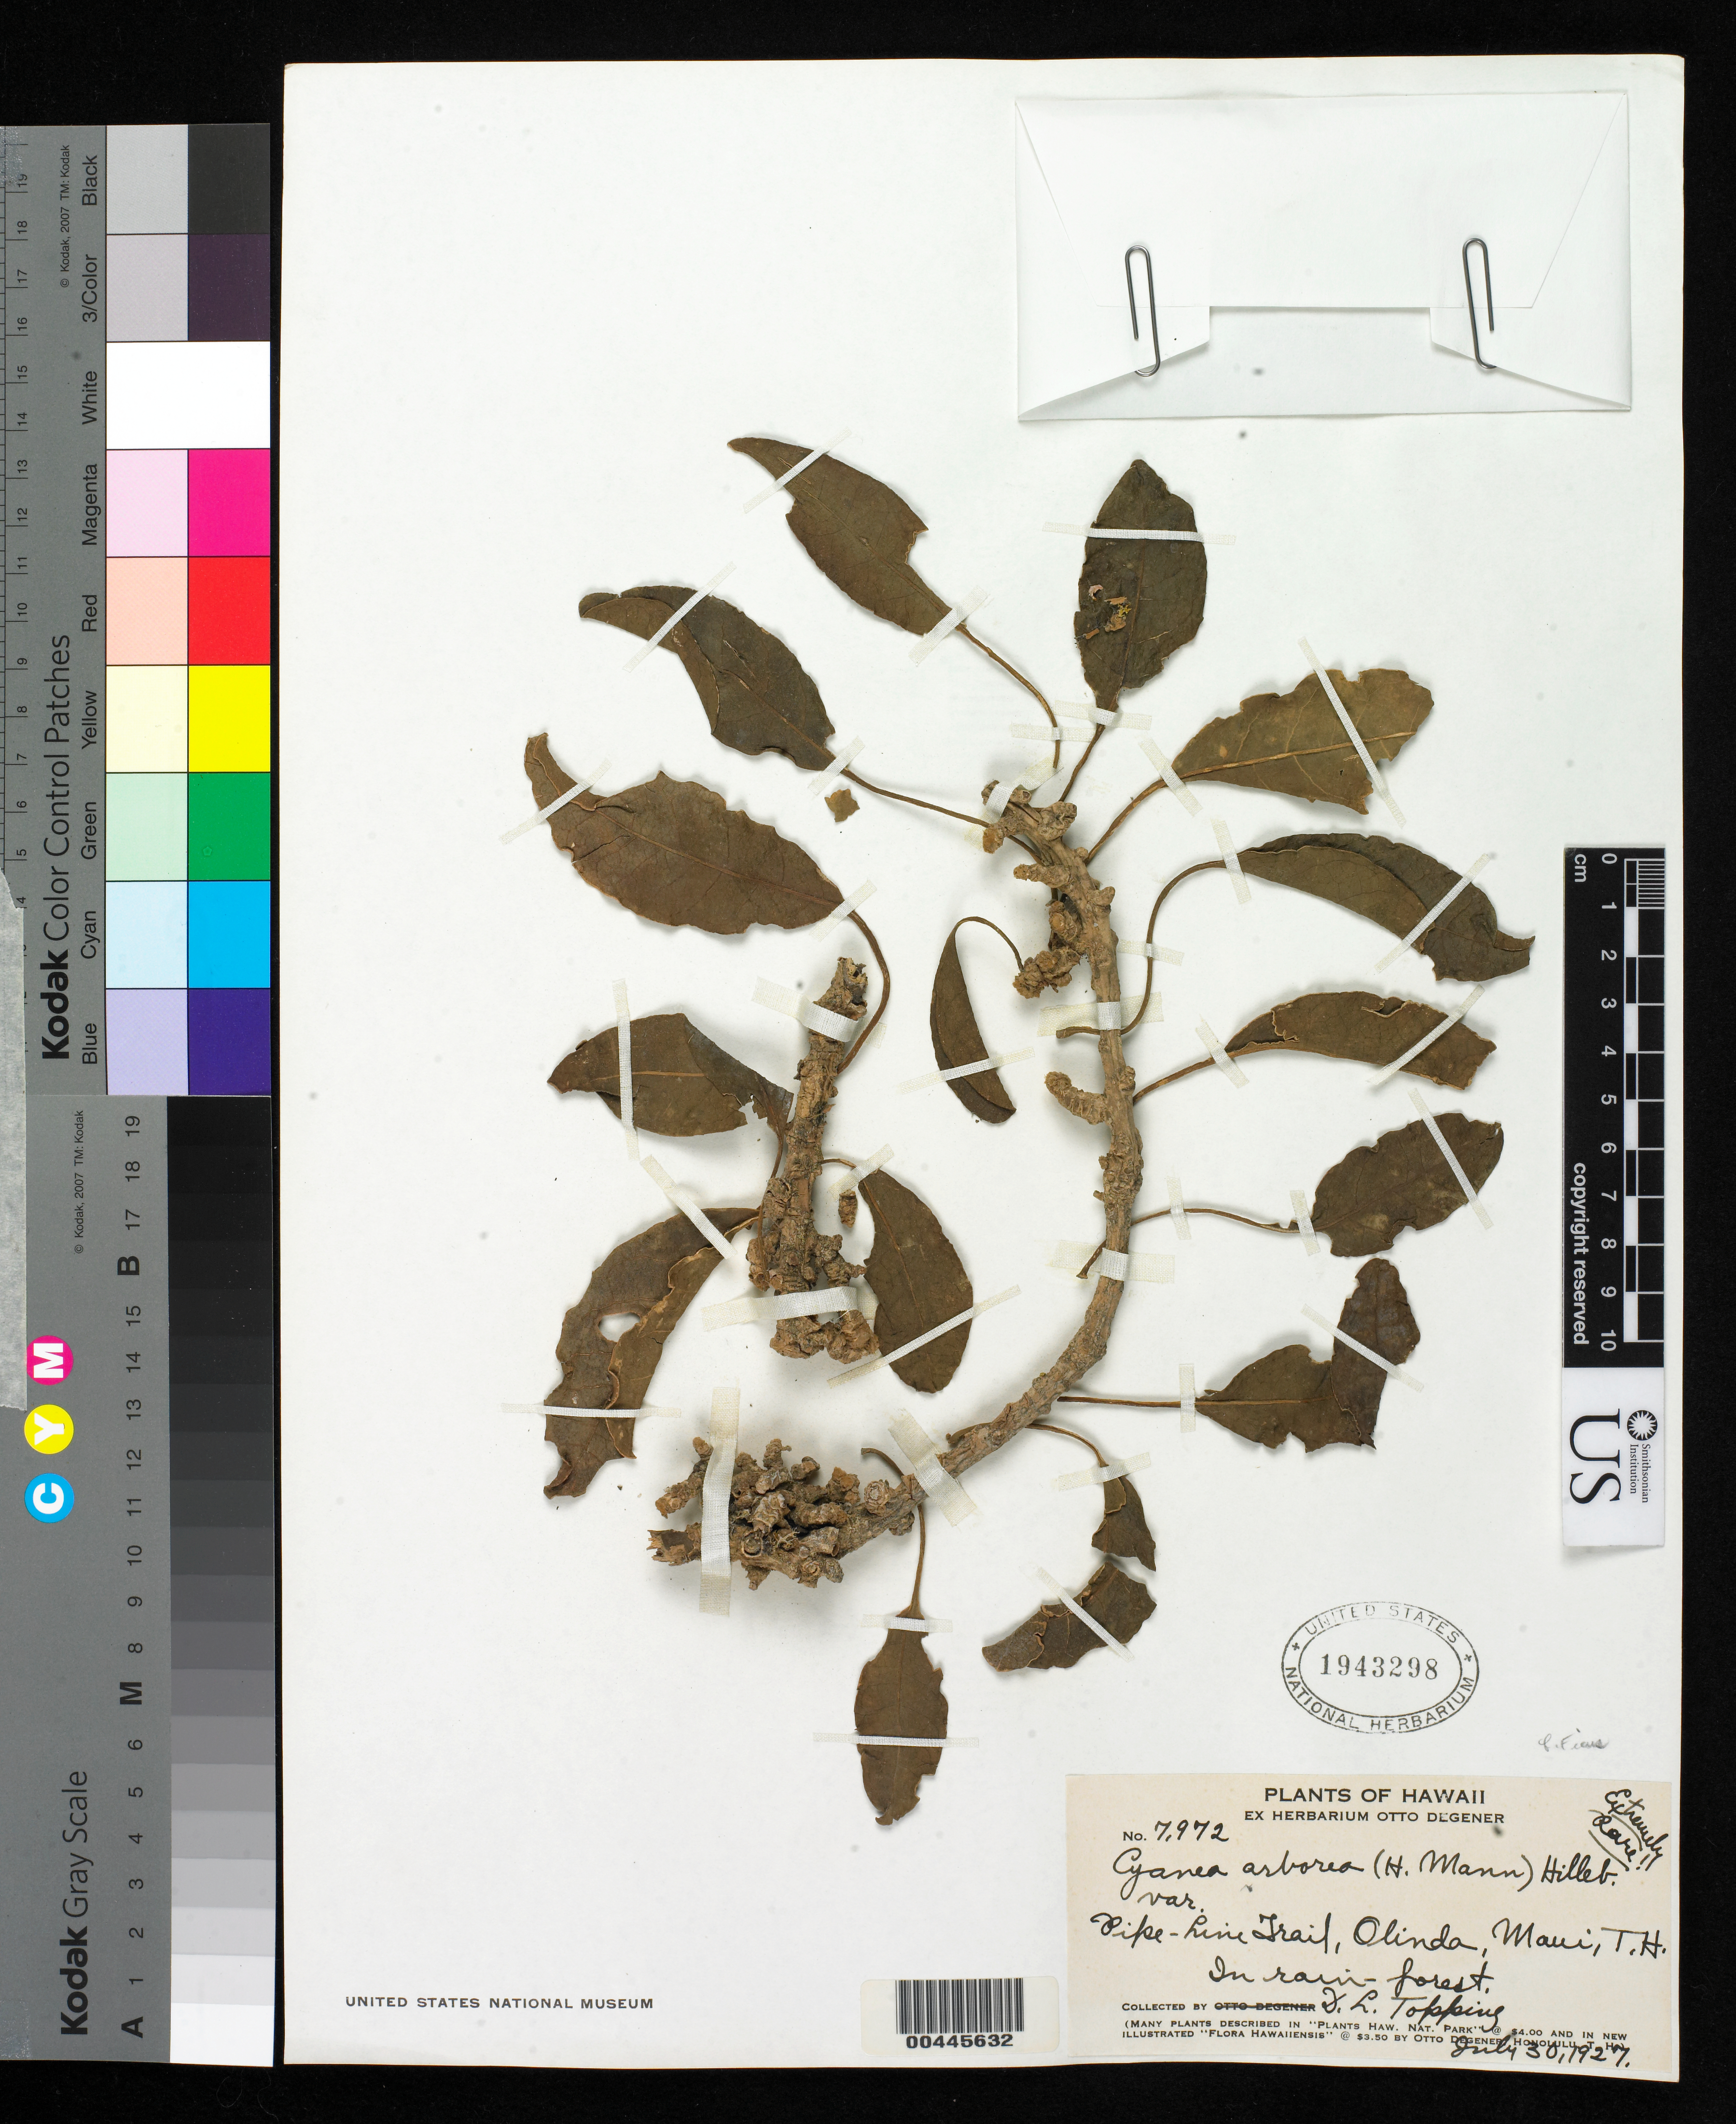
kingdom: Plantae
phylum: Tracheophyta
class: Magnoliopsida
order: Asterales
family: Campanulaceae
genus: Cyanea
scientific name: Cyanea arborea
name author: Hillebr.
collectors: D. L. Topping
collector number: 7972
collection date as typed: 30 Jul 1927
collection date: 1927-07-30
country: United States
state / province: Hawaii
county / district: Maui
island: Maui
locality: Pipe Line Trail, Olinda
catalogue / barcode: US 1943298